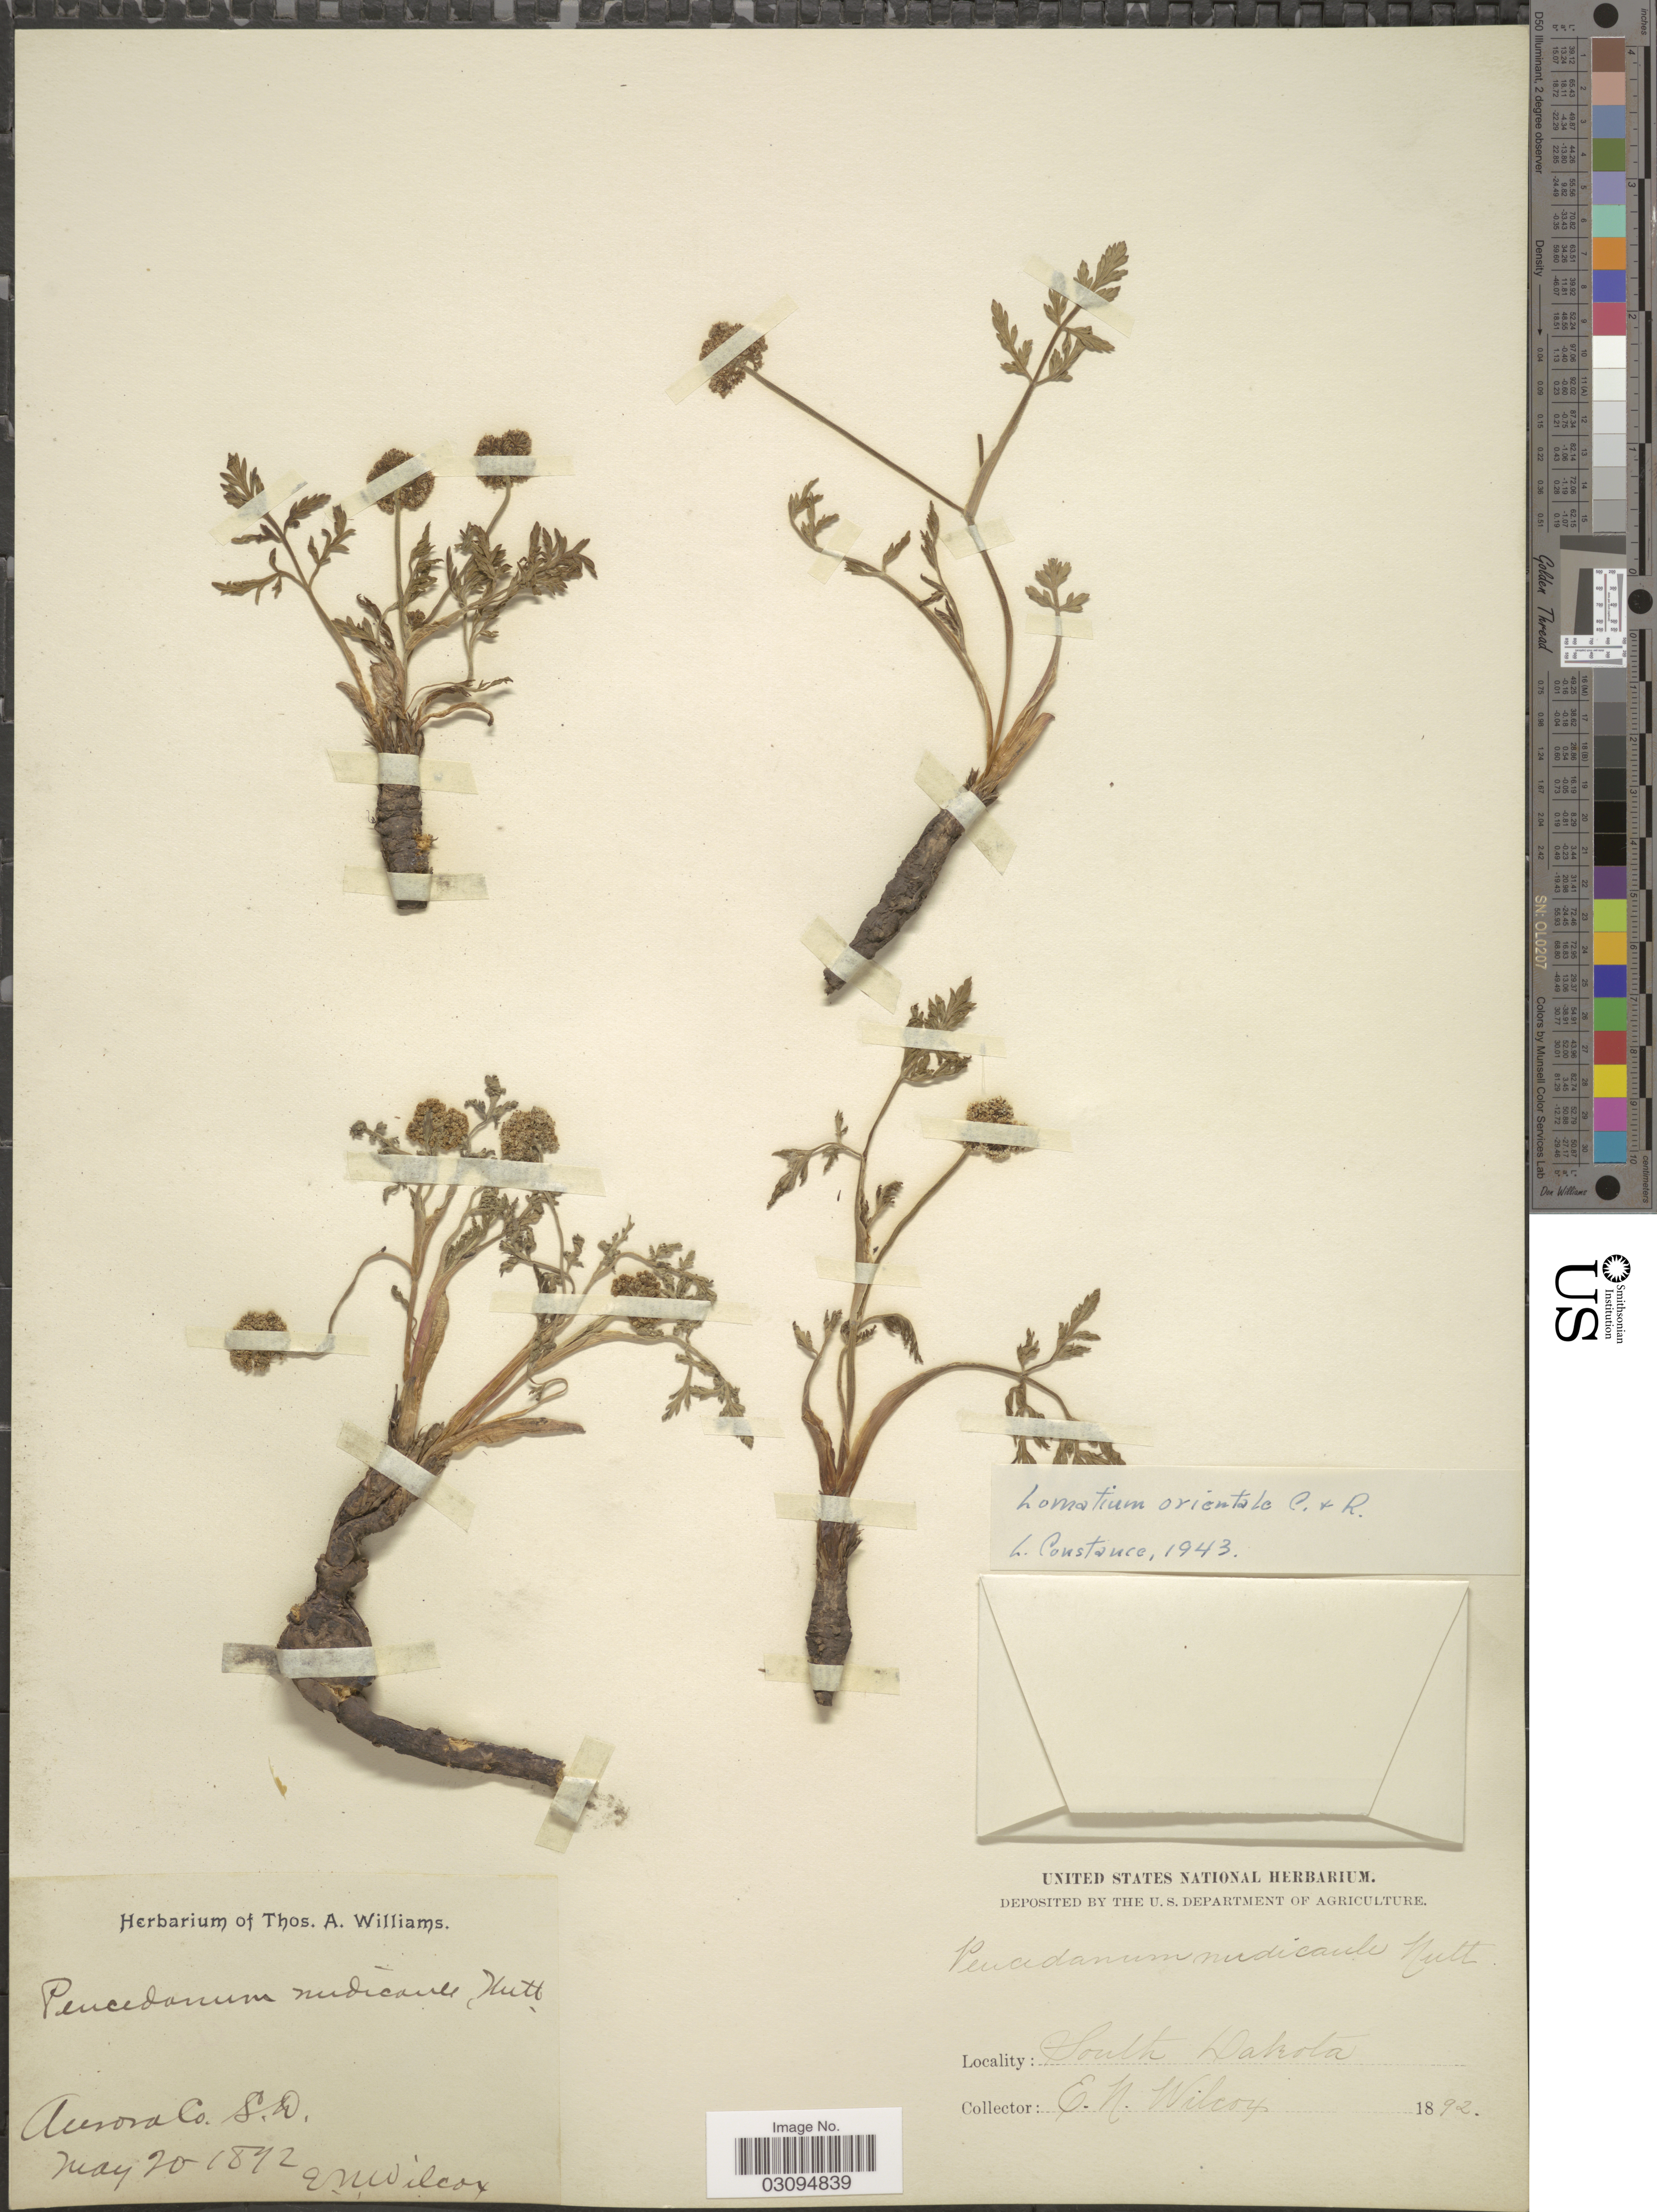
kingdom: Plantae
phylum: Tracheophyta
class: Magnoliopsida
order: Apiales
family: Apiaceae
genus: Lomatium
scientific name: Lomatium orientale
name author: J.M. Coult. & Rose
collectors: E. Wilcox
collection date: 1892-05-20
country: United States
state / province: South Dakota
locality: Aurora Co.